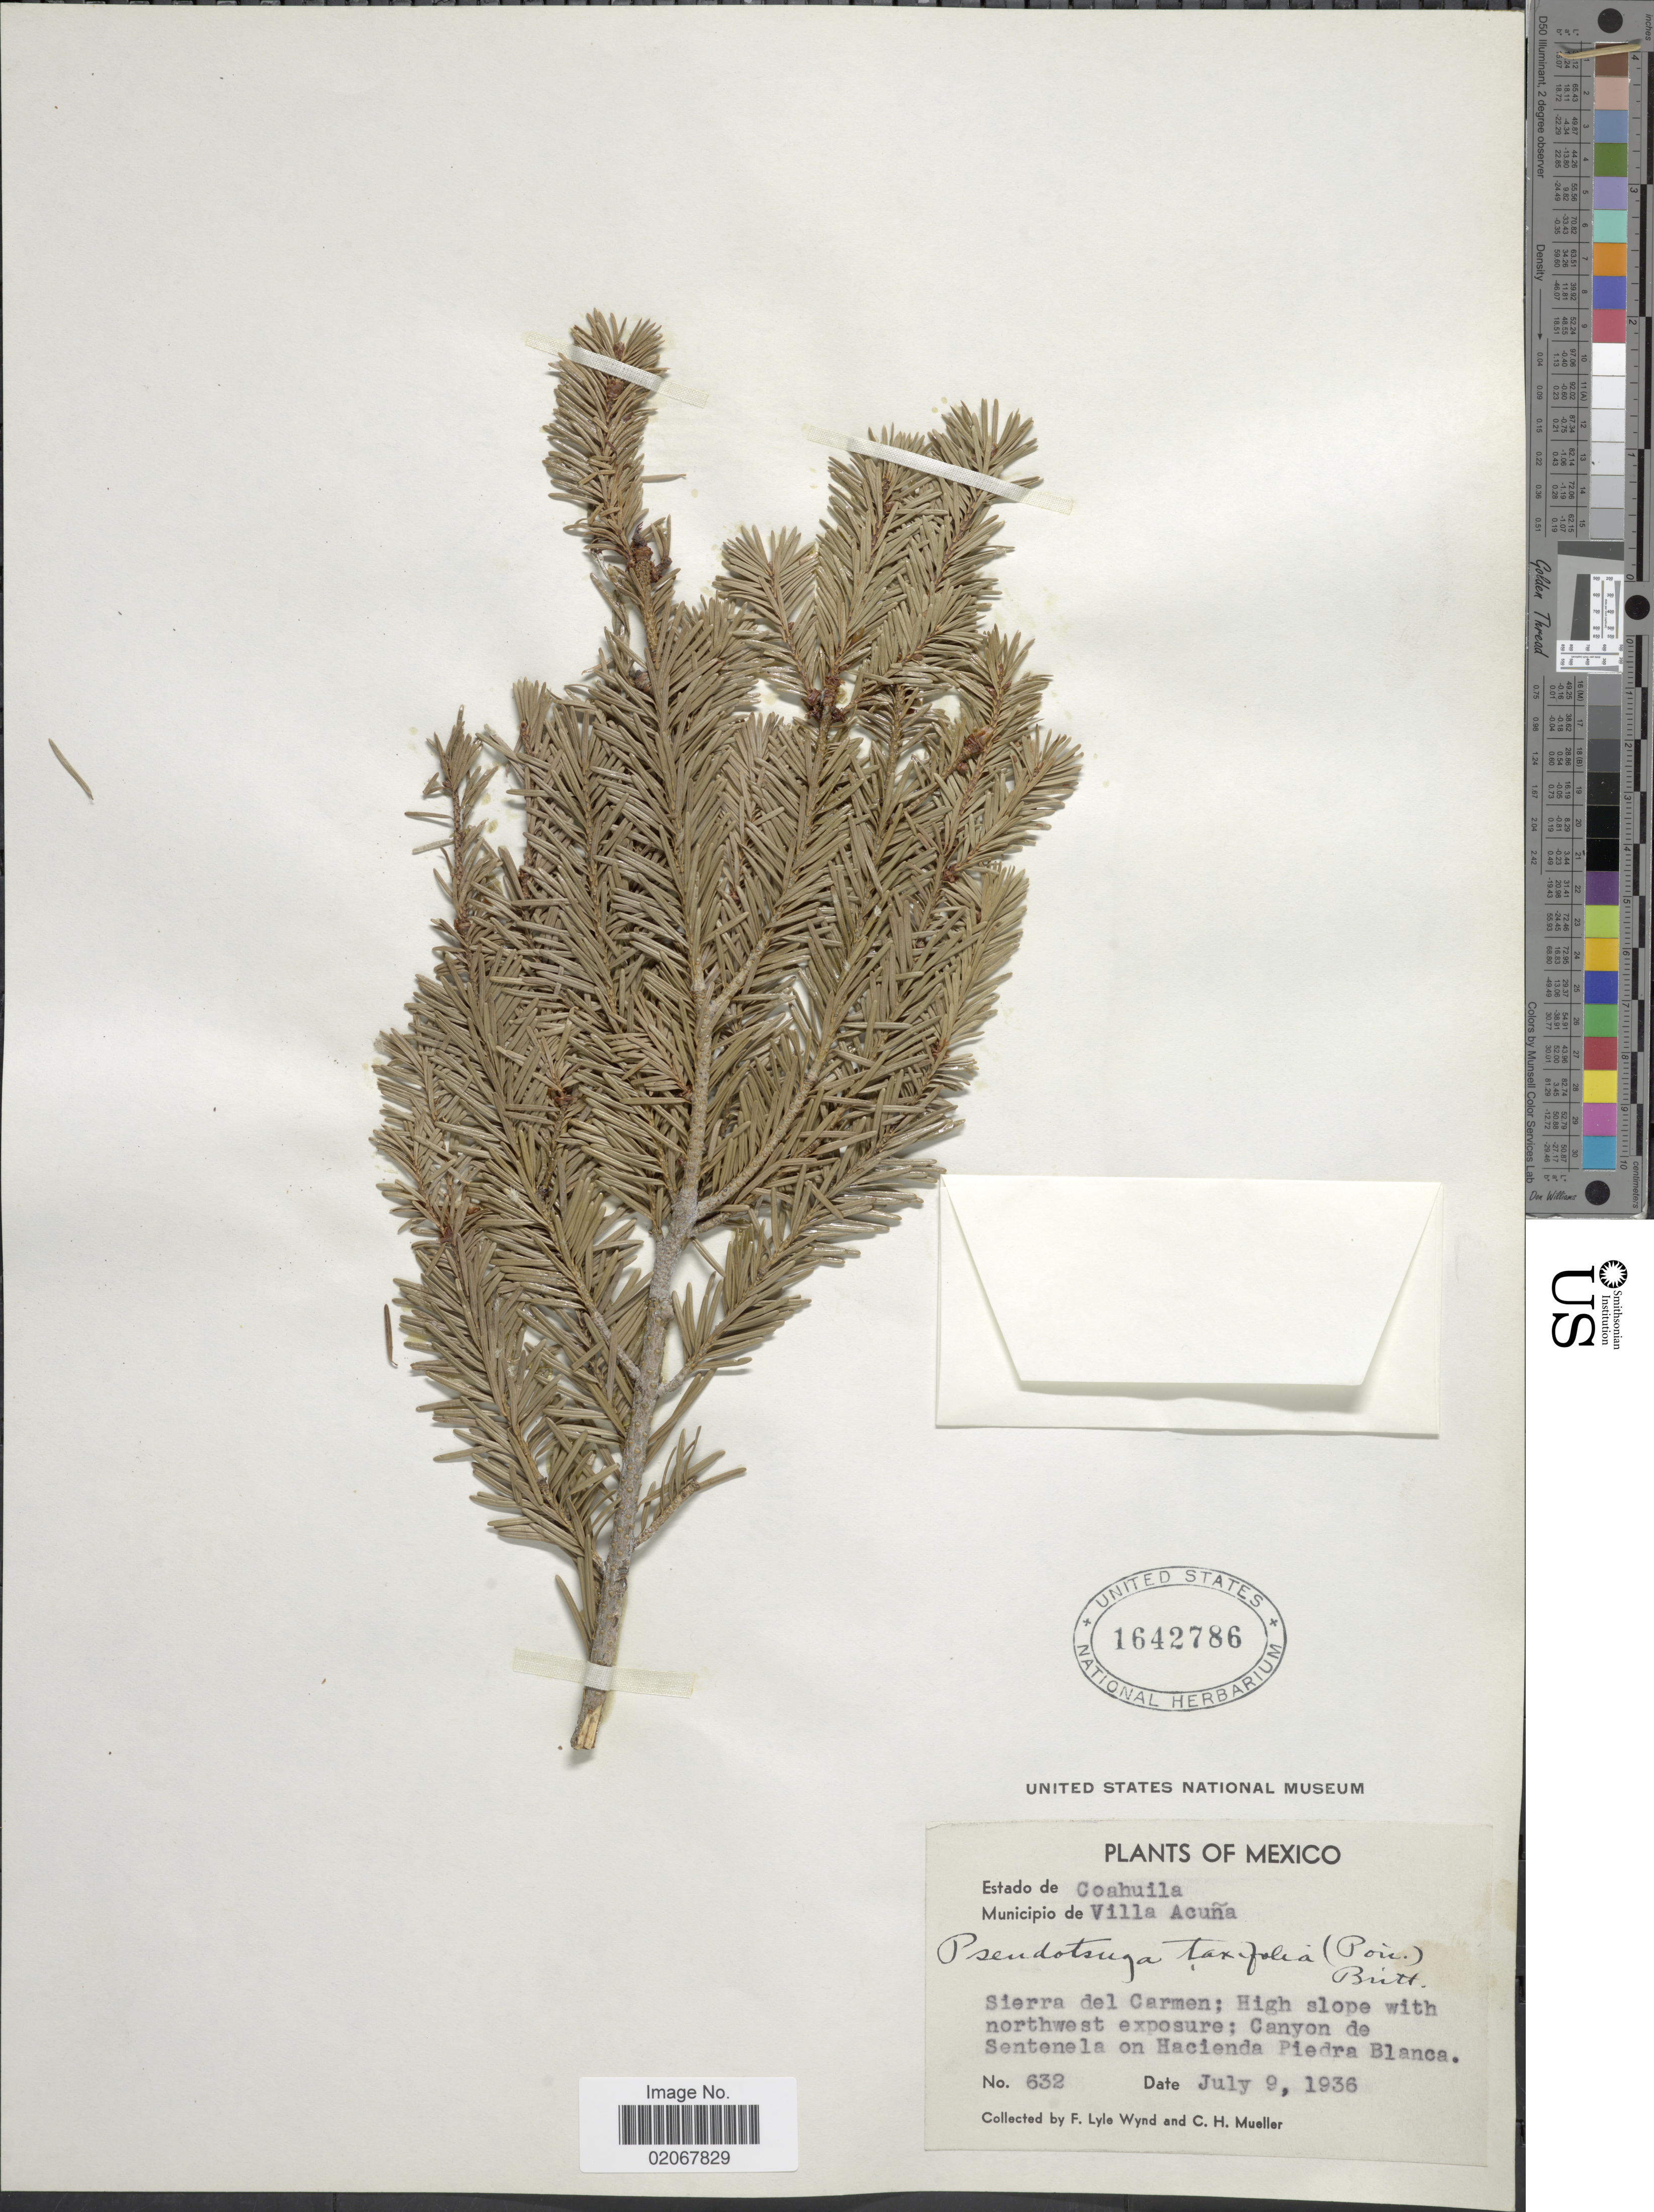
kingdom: Plantae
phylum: Tracheophyta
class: Pinopsida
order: Pinales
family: Pinaceae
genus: Pseudotsuga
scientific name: Pseudotsuga menziesii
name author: (Mirb.) Franco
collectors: F. L. Wynd & C. H. Mueller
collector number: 632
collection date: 1936-07-09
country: Mexico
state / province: Coahuila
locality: Municipio de Villa Acuna. Sierra del Carmen; High slope with northwest exposure; Canyon de Sentenela on Hacienda Piedra Blanca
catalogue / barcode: US 1642786